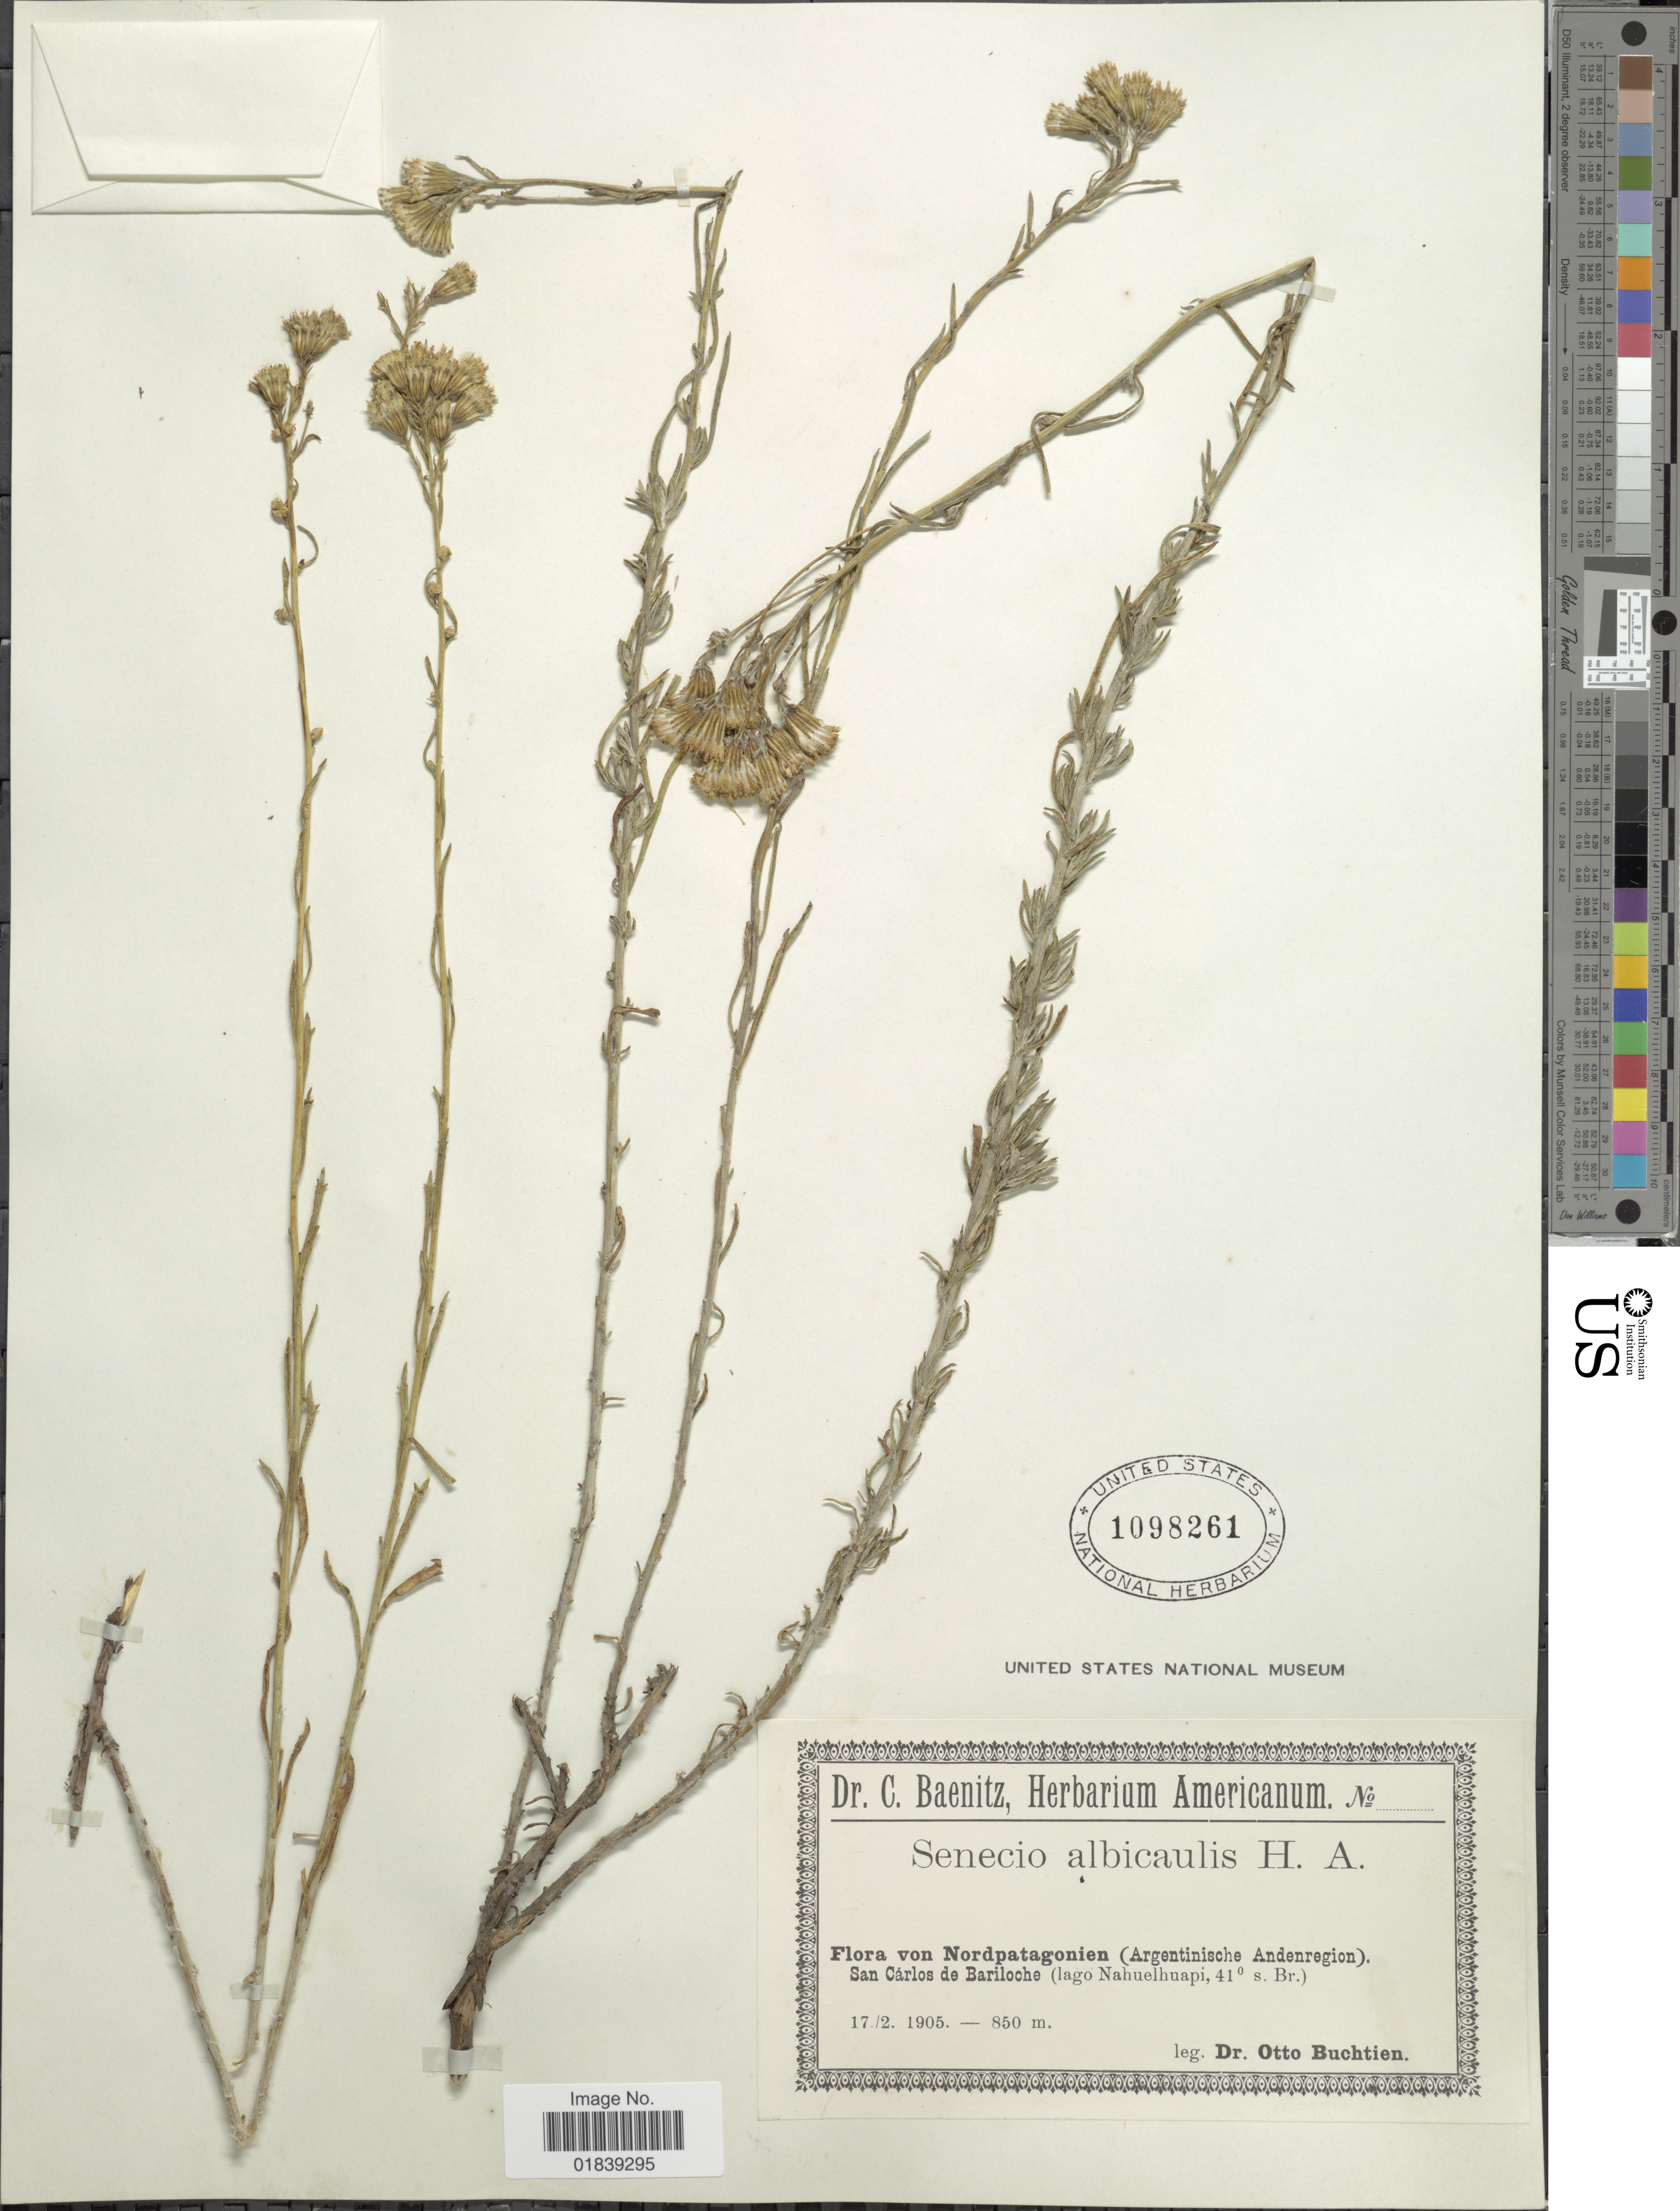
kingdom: Plantae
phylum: Tracheophyta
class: Magnoliopsida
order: Asterales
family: Asteraceae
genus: Senecio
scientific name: Senecio filaginoides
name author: DC.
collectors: O. Buchtien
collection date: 1905-02-17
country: Argentina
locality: Nordpatagonien (Argentinische Andenregion) San Carlos de Bariloche (lago Nahuelhuapi)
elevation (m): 850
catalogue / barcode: US 1098261